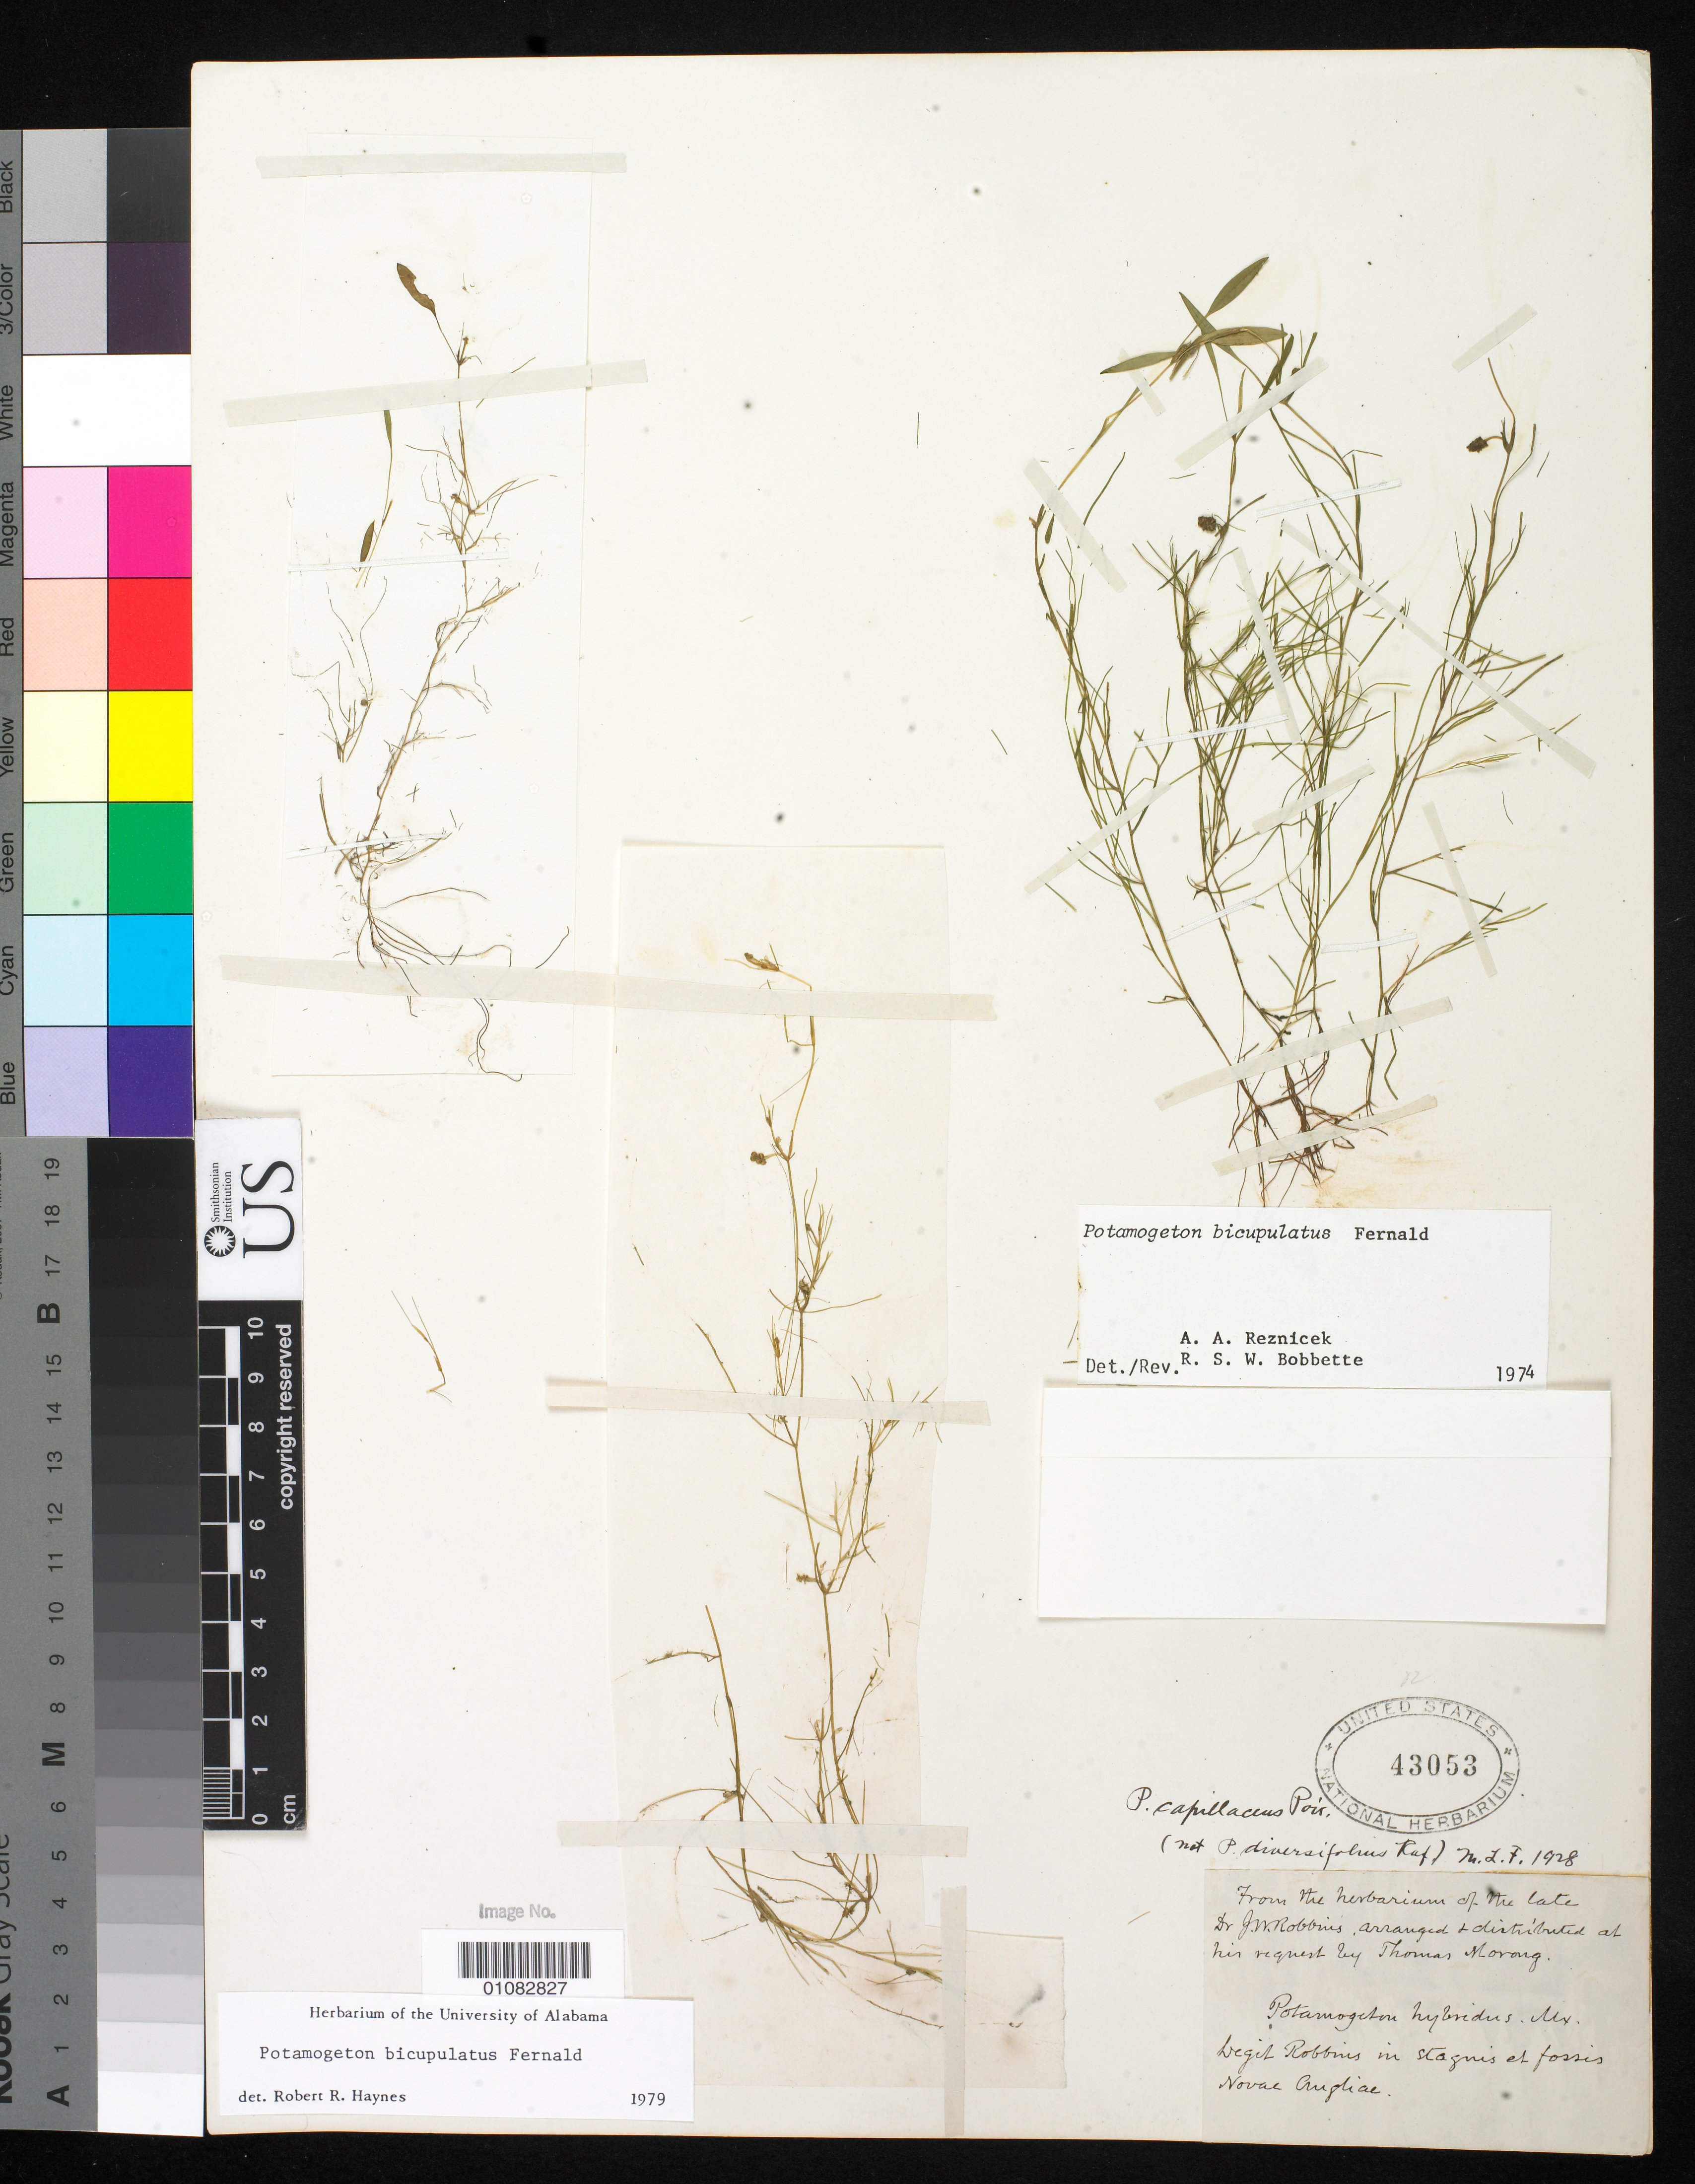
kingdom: Plantae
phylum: Tracheophyta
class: Liliopsida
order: Alismatales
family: Potamogetonaceae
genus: Potamogeton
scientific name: Potamogeton bicupulatus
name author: Fernald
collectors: J. W. Robbins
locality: New England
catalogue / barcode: US 43053